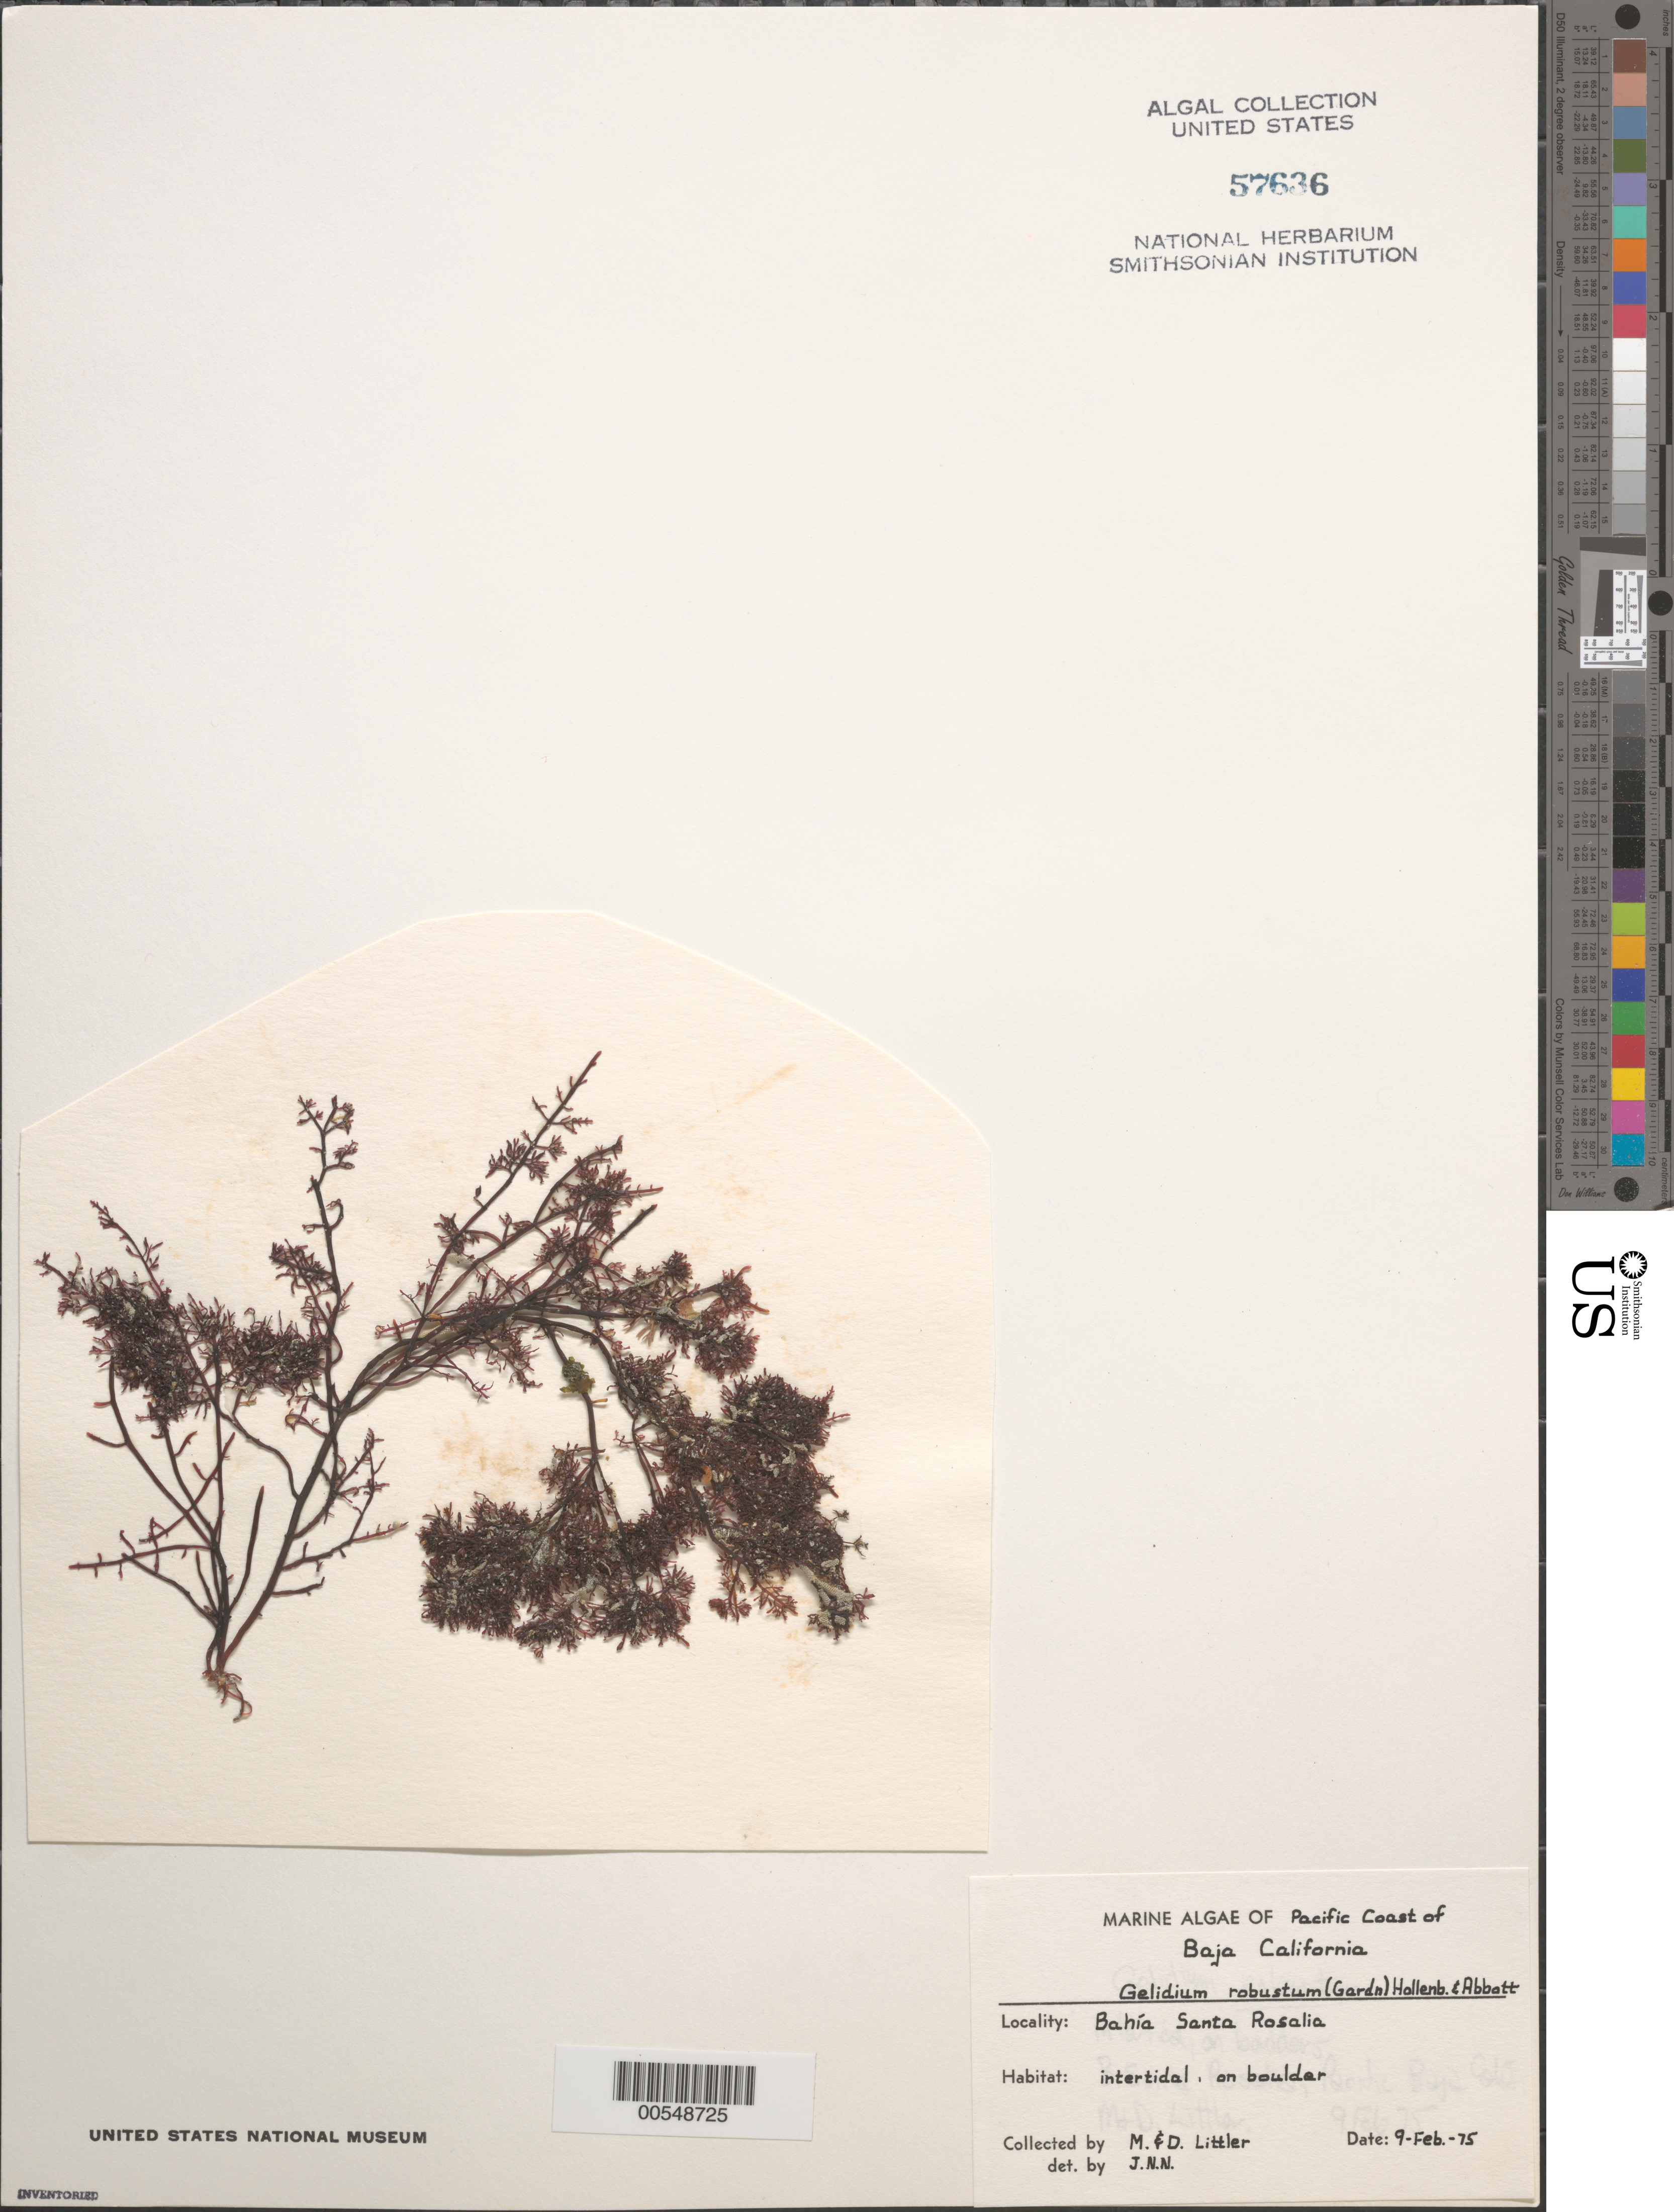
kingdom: Plantae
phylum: Rhodophyta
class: Florideophyceae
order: Gelidiales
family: Gelidiaceae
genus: Gelidium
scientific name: Gelidium robustum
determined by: Norris, James N.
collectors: M. M. Littler & D. S. Littler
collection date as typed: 09 Feb 1975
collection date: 1975-02-09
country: Mexico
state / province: Baja California Sur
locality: Bahia Santa Rosalia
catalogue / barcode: US 57636